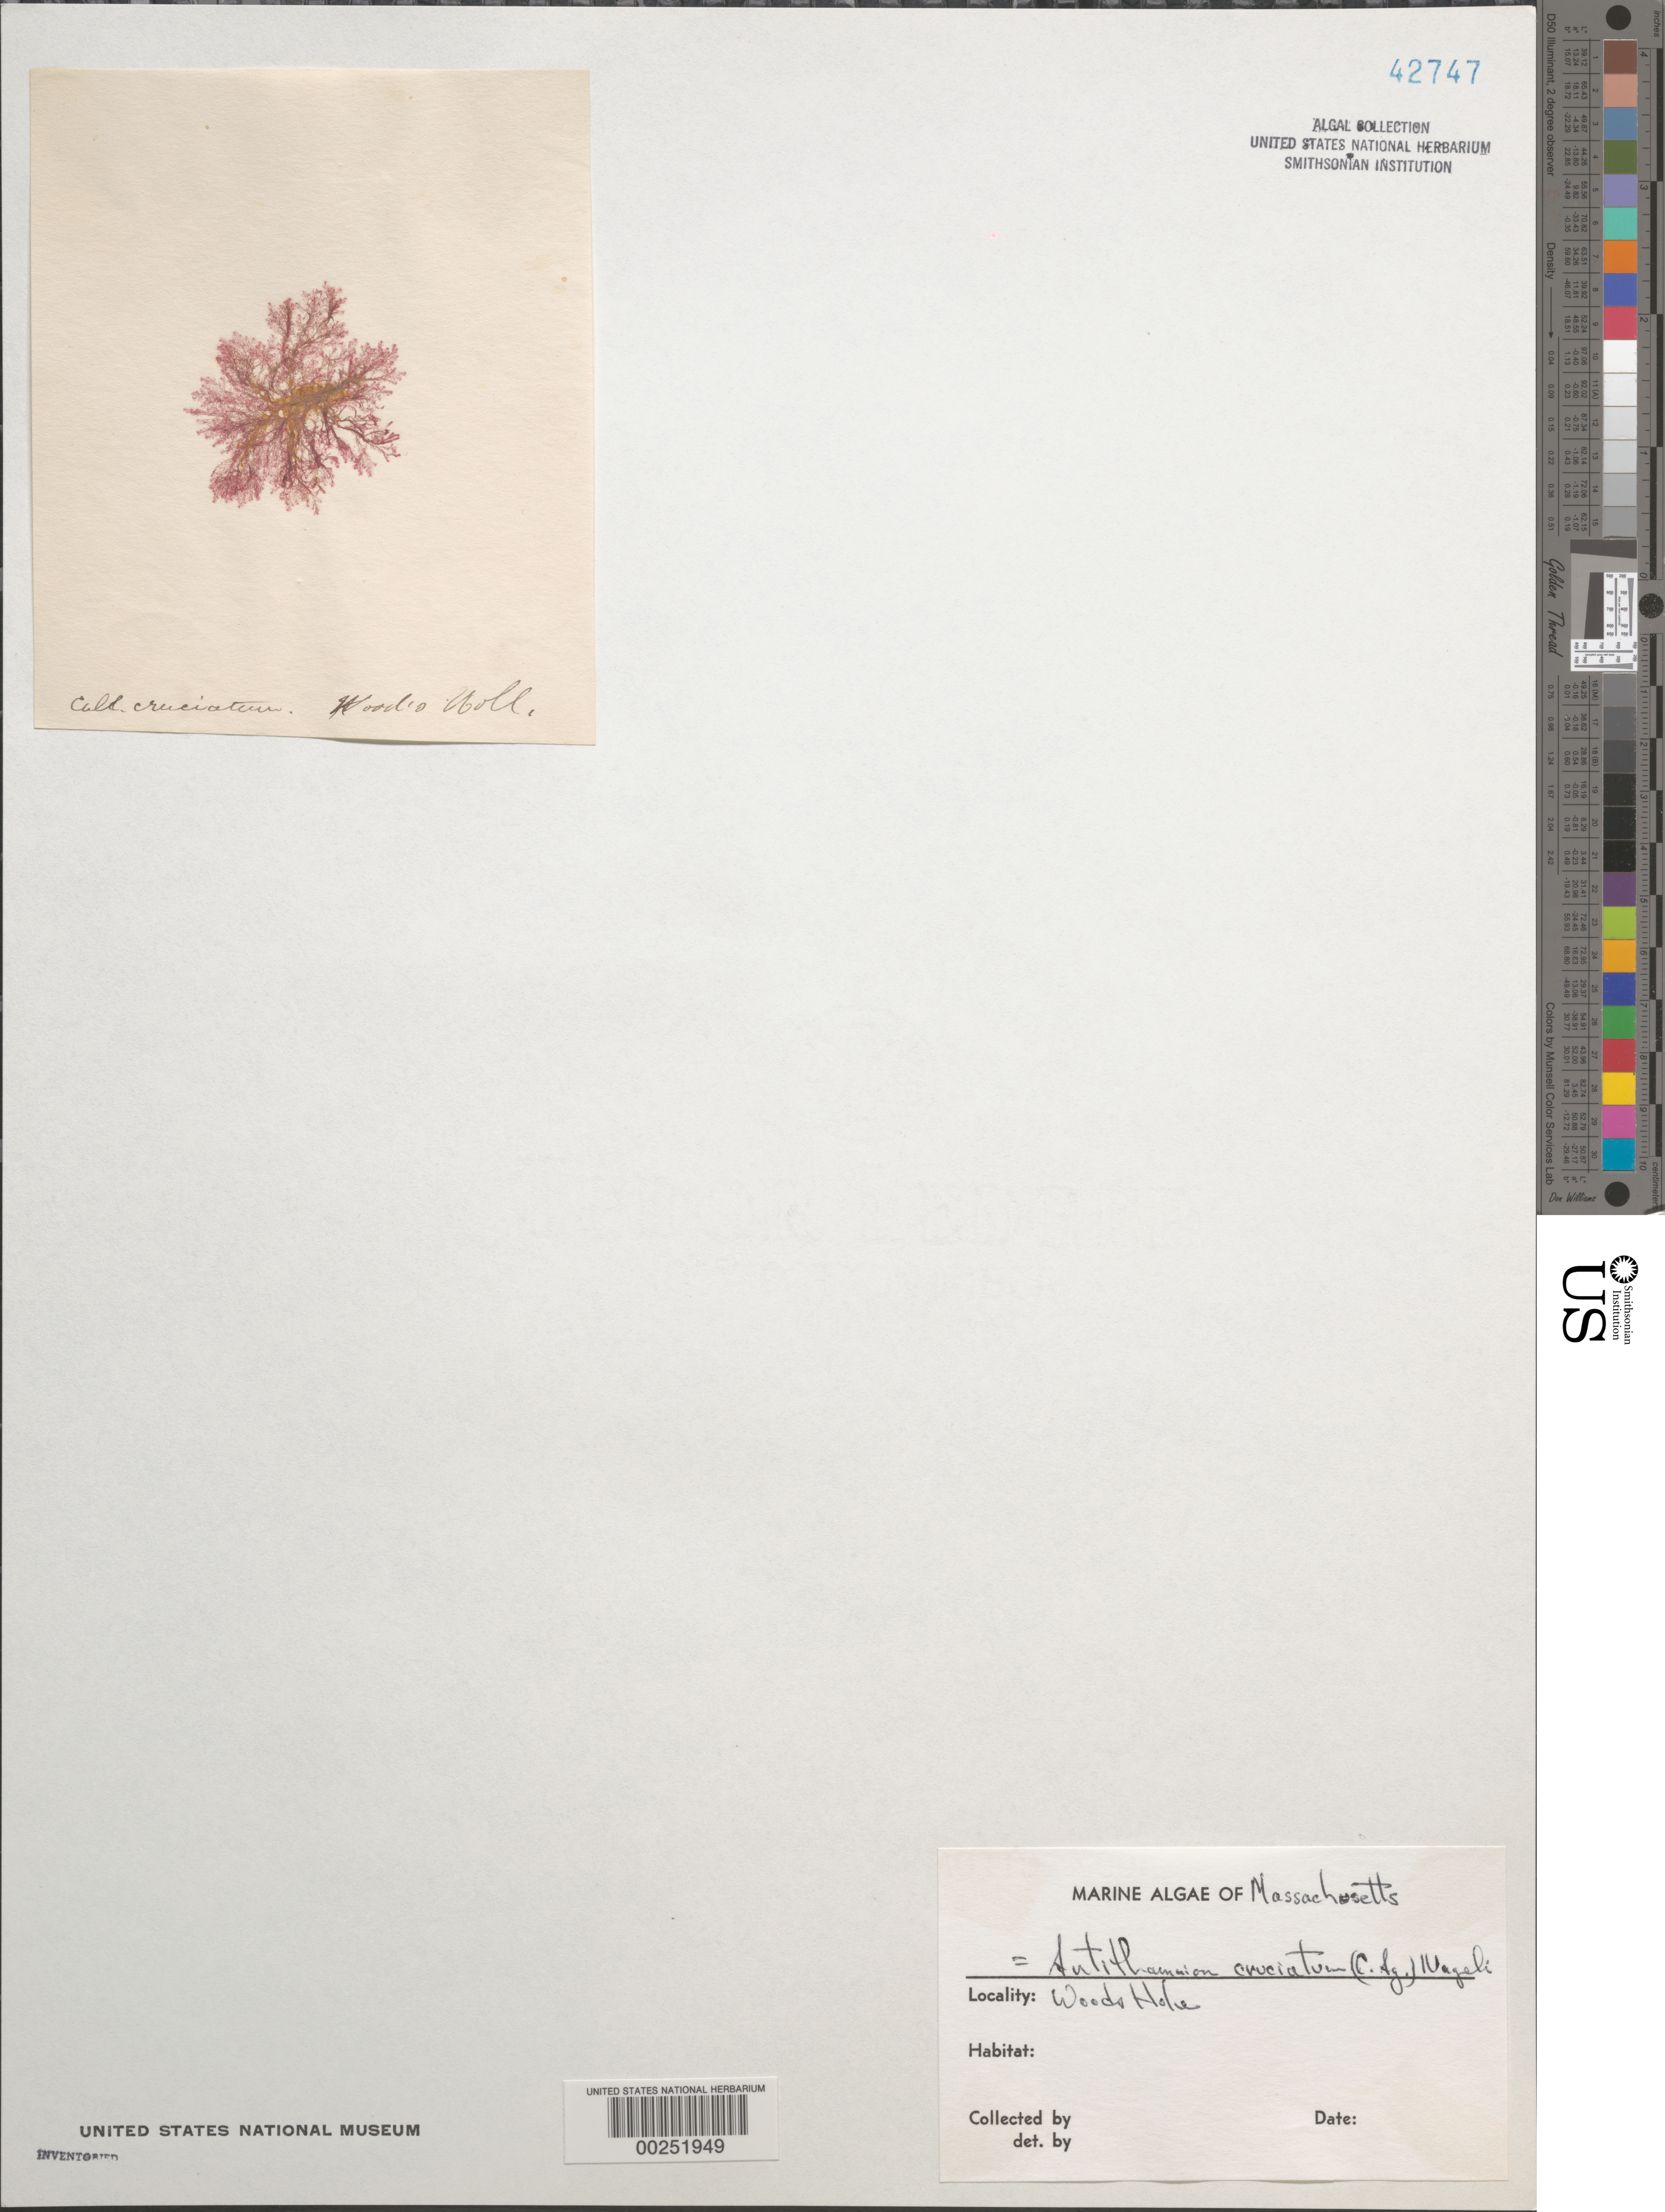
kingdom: Plantae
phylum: Rhodophyta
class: Florideophyceae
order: Ceramiales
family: Ceramiaceae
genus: Antithamnion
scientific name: Antithamnion cruciatum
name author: (C. Agardh) Näg.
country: United States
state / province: Massachusetts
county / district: Barnstable County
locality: Woods Hole (Wood's Holl)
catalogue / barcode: US 42747